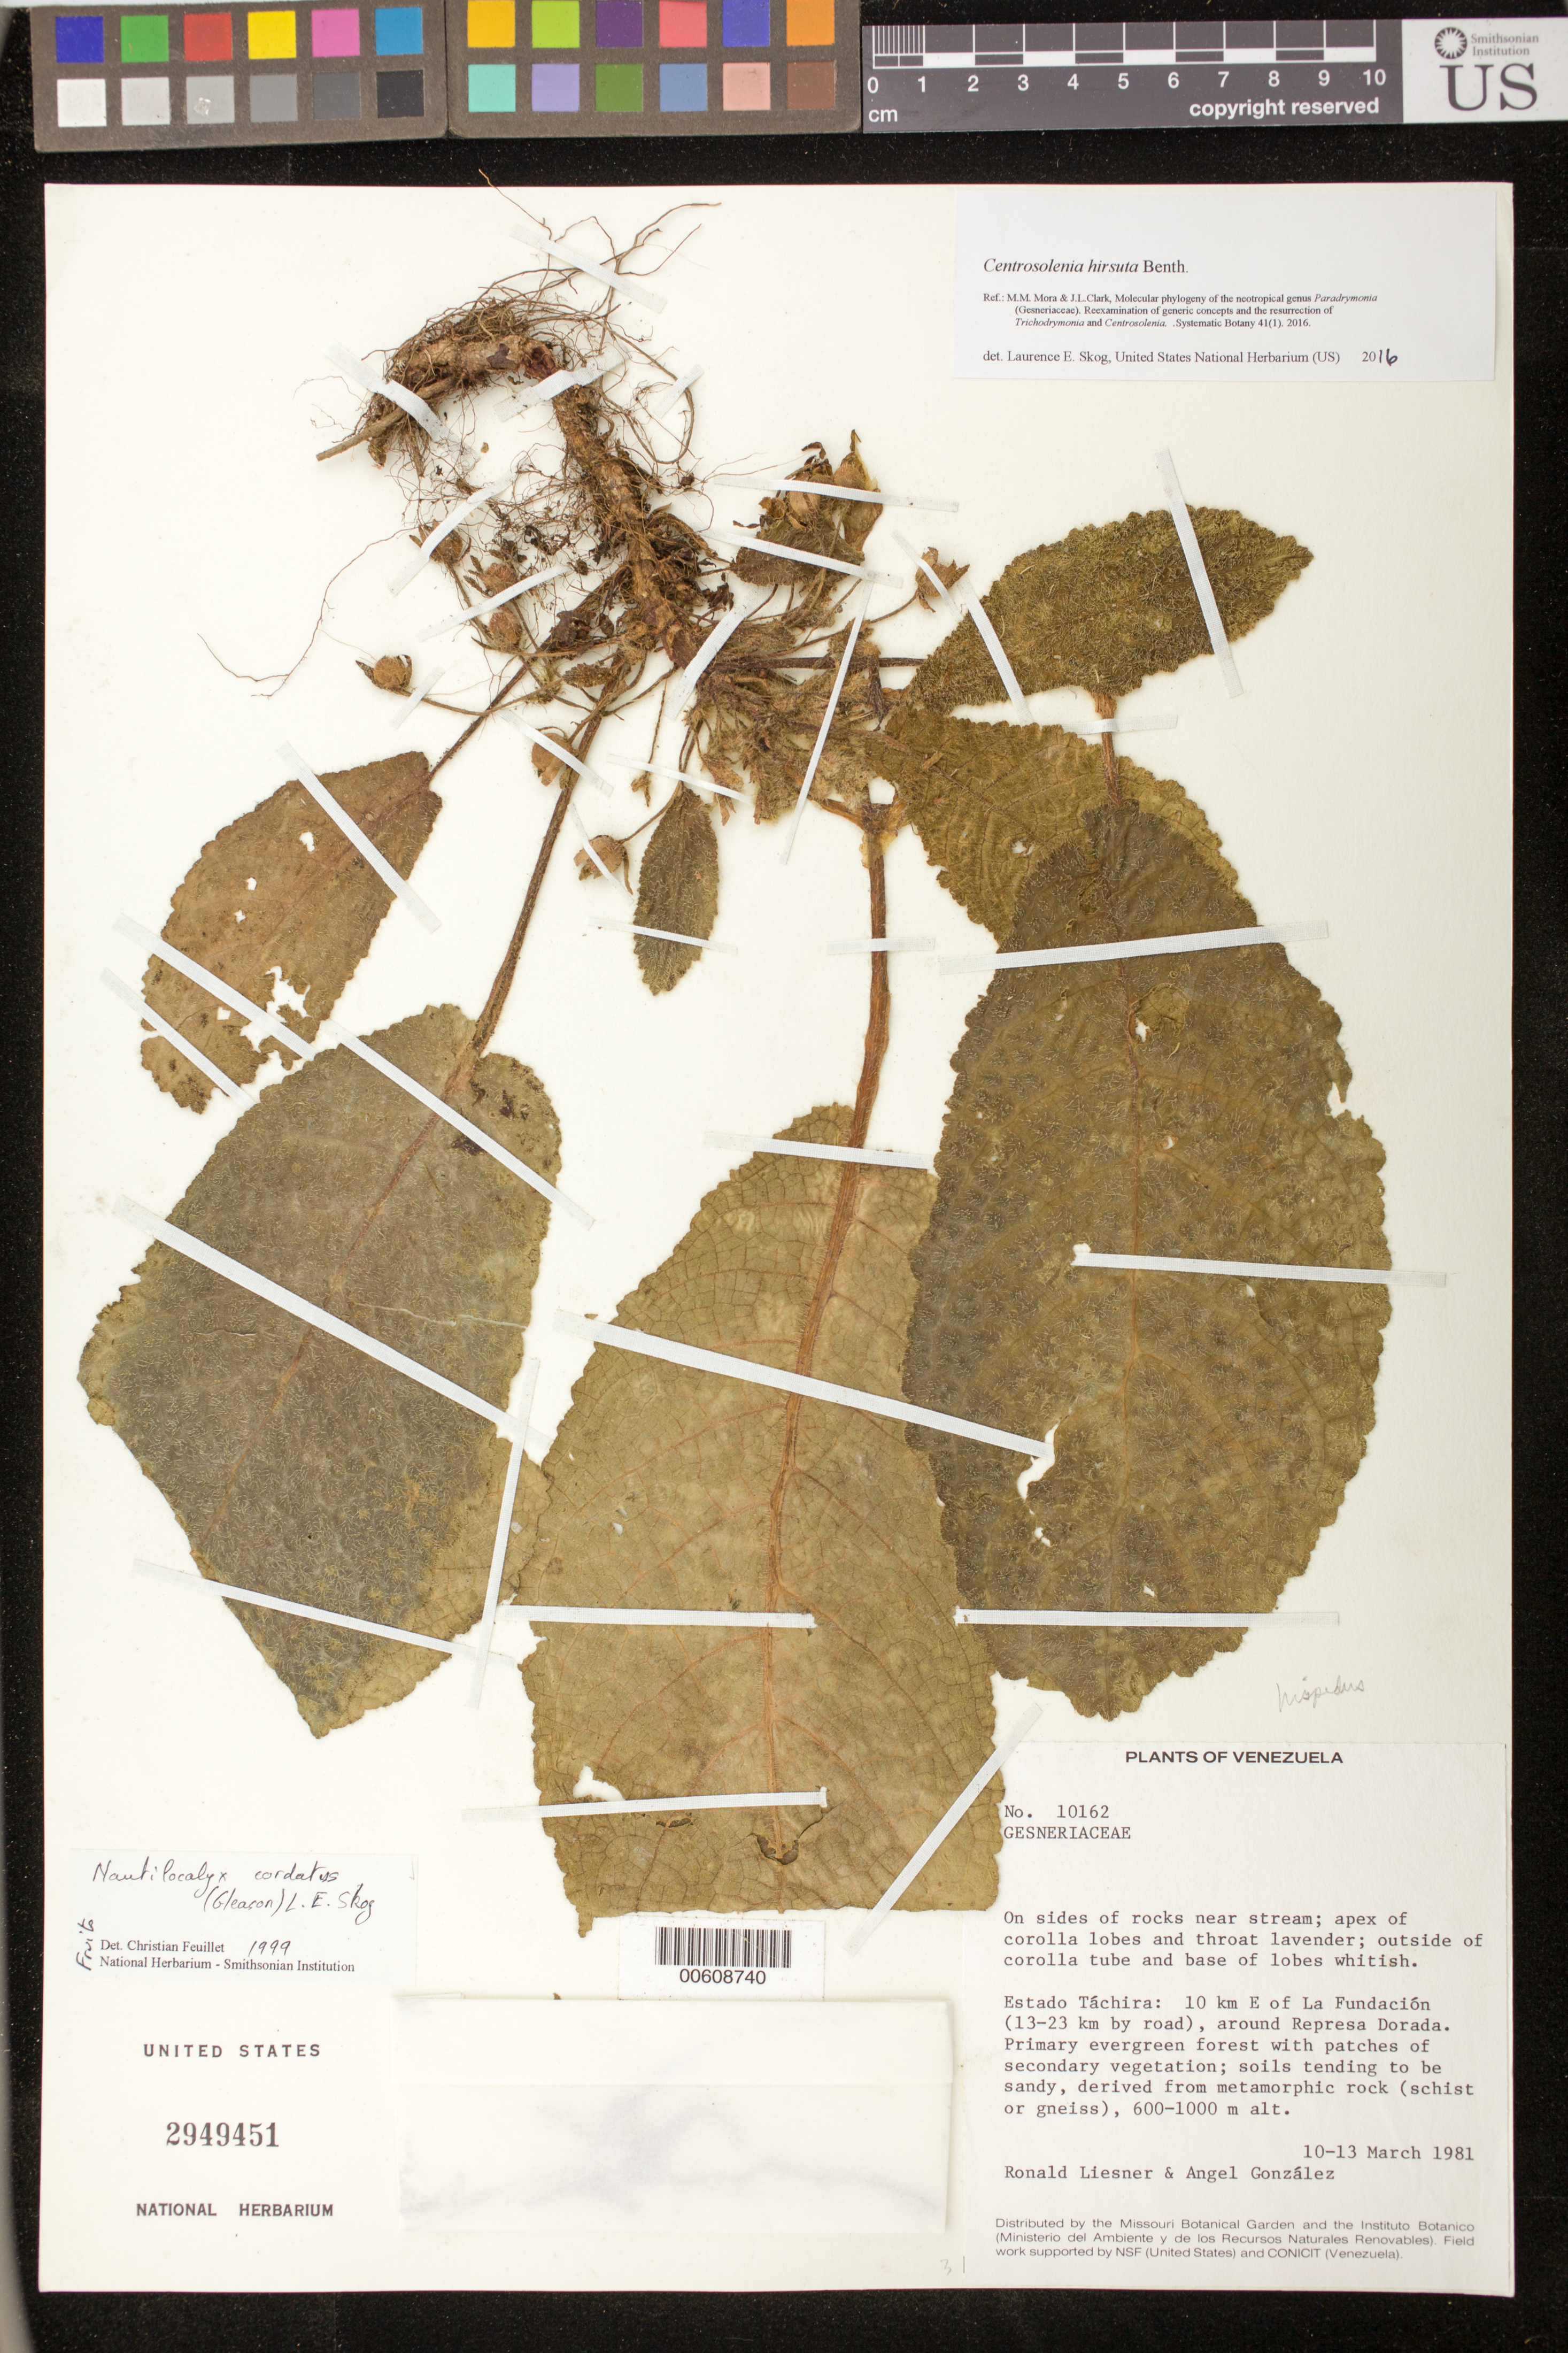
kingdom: Plantae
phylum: Tracheophyta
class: Magnoliopsida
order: Lamiales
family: Gesneriaceae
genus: Centrosolenia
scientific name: Centrosolenia hirsuta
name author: Benth.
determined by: Skog, Laurence E.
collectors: R. L. Liesner & A. C. González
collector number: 10162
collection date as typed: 10-13 Mar 1981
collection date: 1981-03-10/1981-03-13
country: Venezuela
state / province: Táchira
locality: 10 km E of La Fundación (13-23 km by road), around Represa Dorado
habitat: Primary evergreen forest with patches of secondary vegetation; soils tending to be sandy, derived from metamorphic rock (schist or gneiss); on osides of rocks near stream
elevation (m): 600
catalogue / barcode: US 2949451